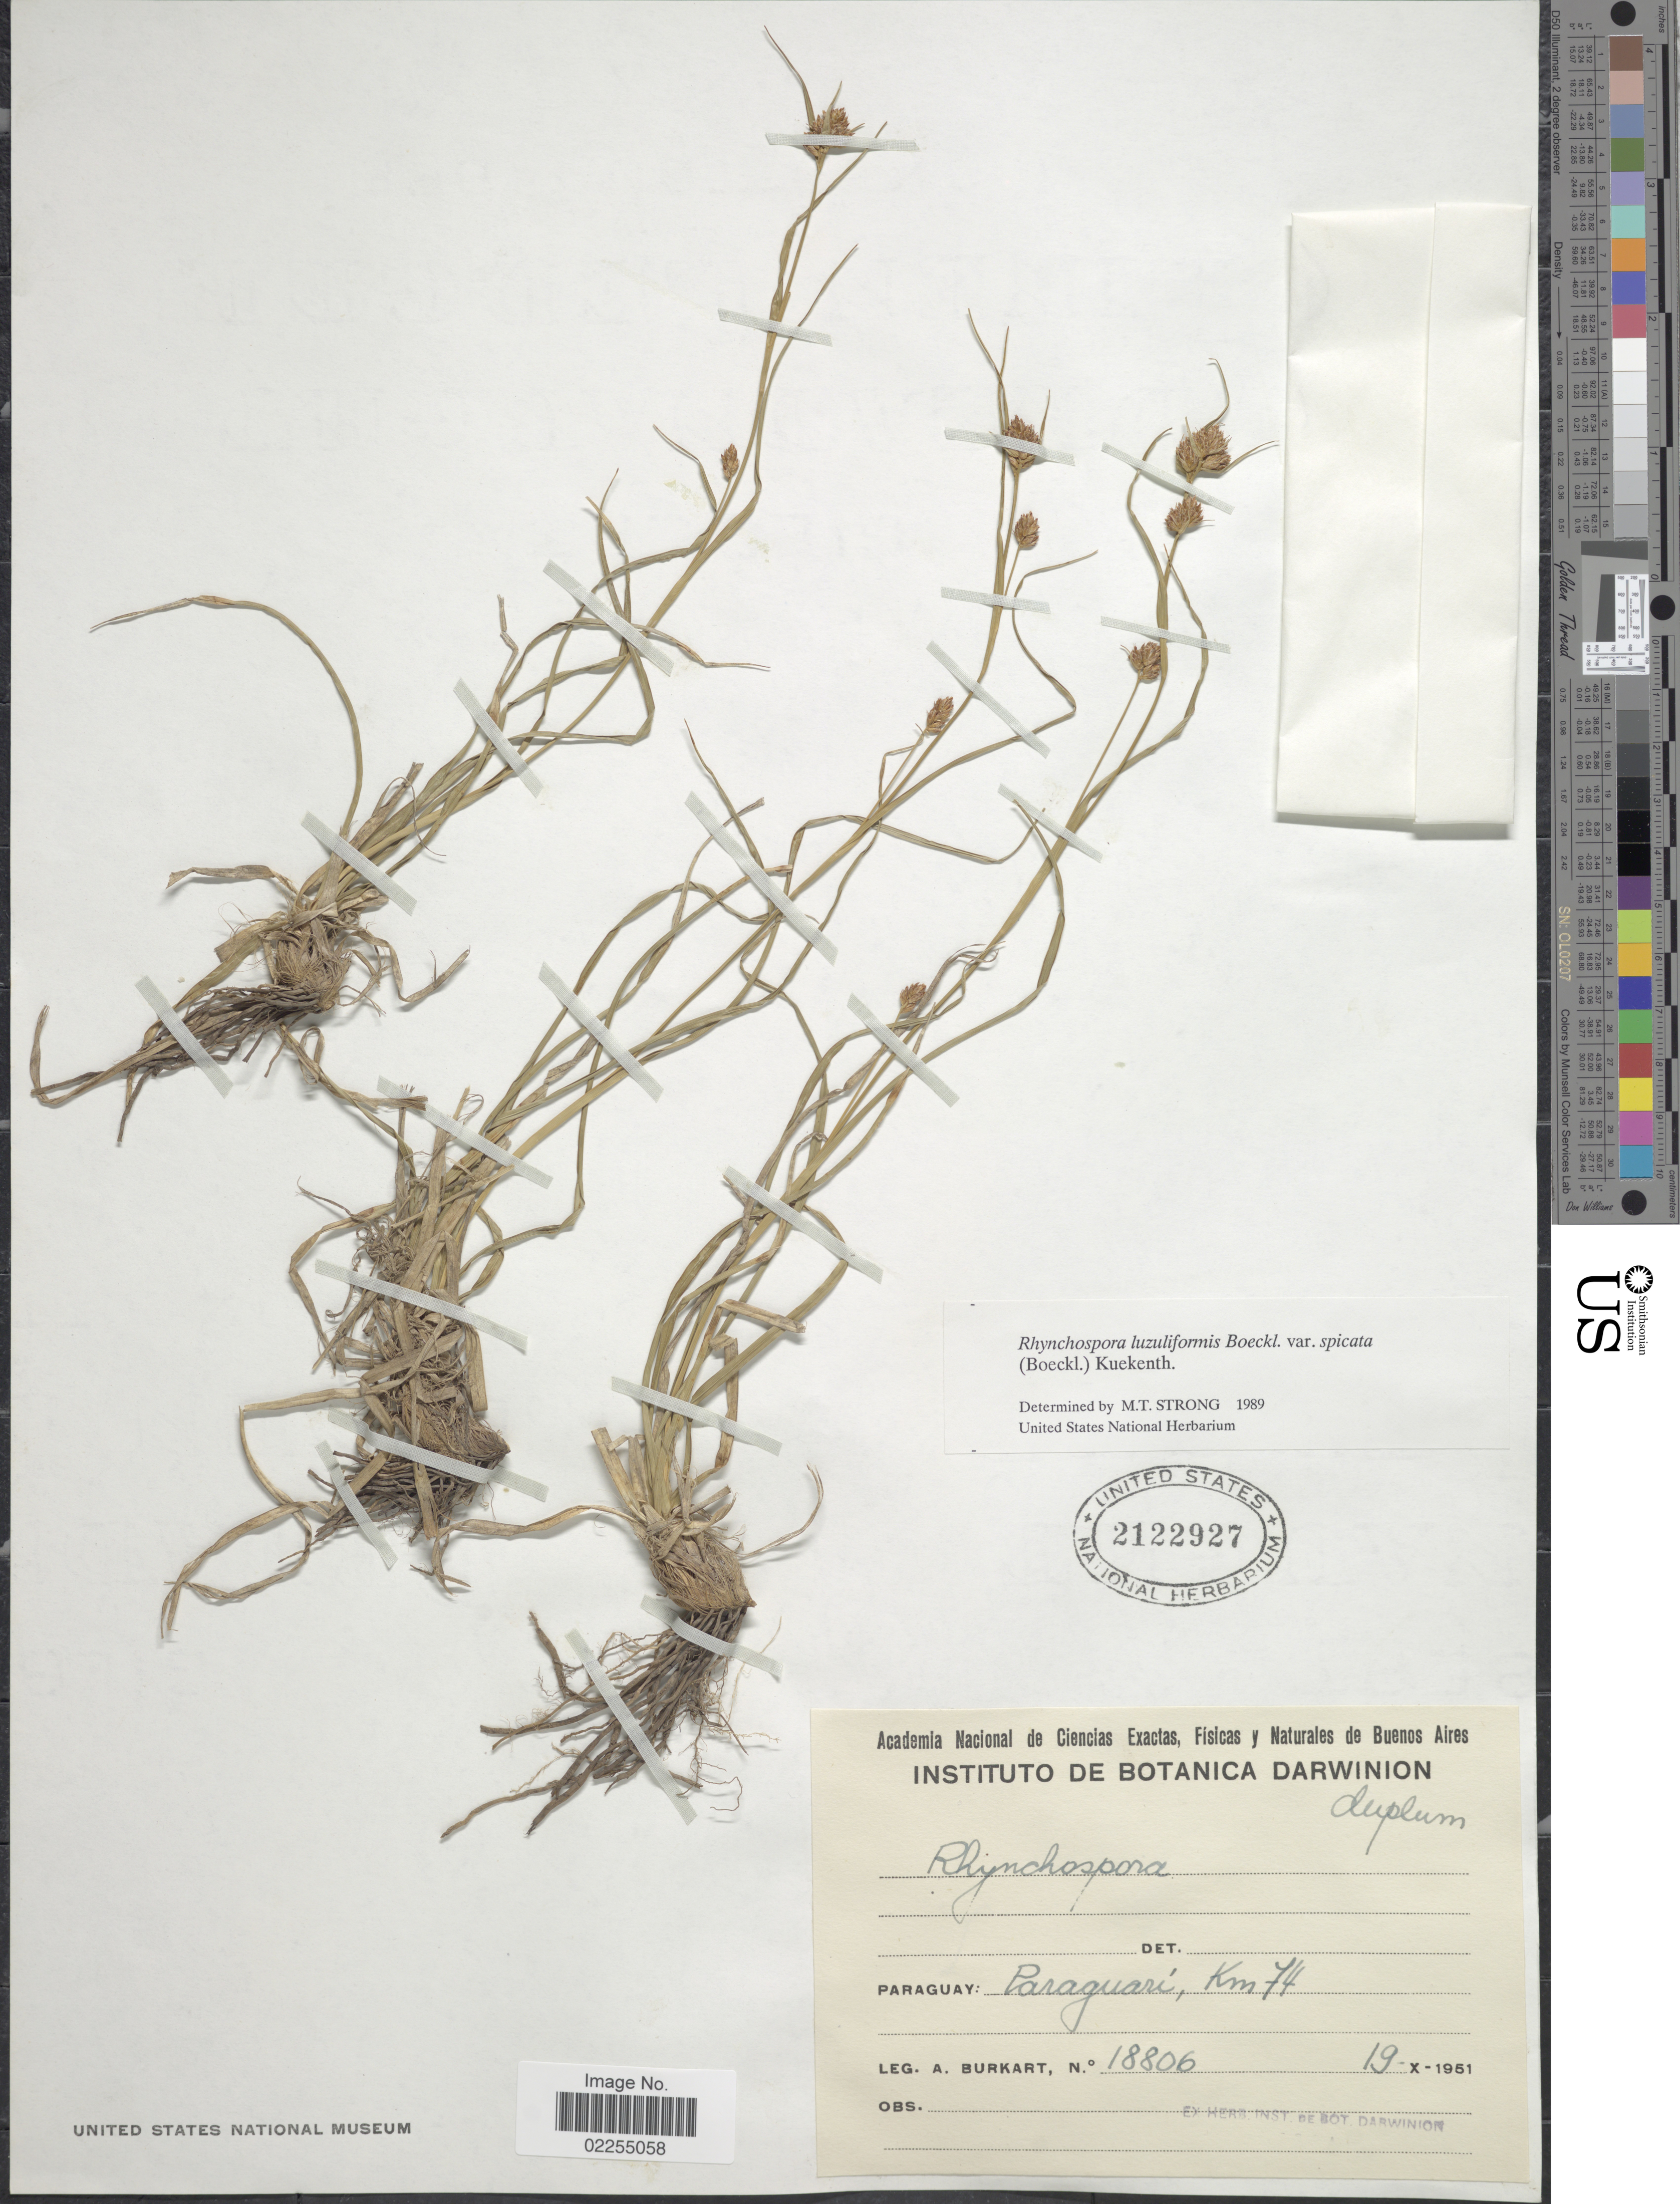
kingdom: Plantae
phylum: Tracheophyta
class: Liliopsida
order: Poales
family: Cyperaceae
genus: Rhynchospora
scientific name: Rhynchospora praecincta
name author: Maury ex Micheli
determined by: Filho, P. J. S. Silva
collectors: A. E. Burkart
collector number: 18806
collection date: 1951-10-19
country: Paraguay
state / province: Paraguari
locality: Paraguari, Km 74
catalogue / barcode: US 2122927